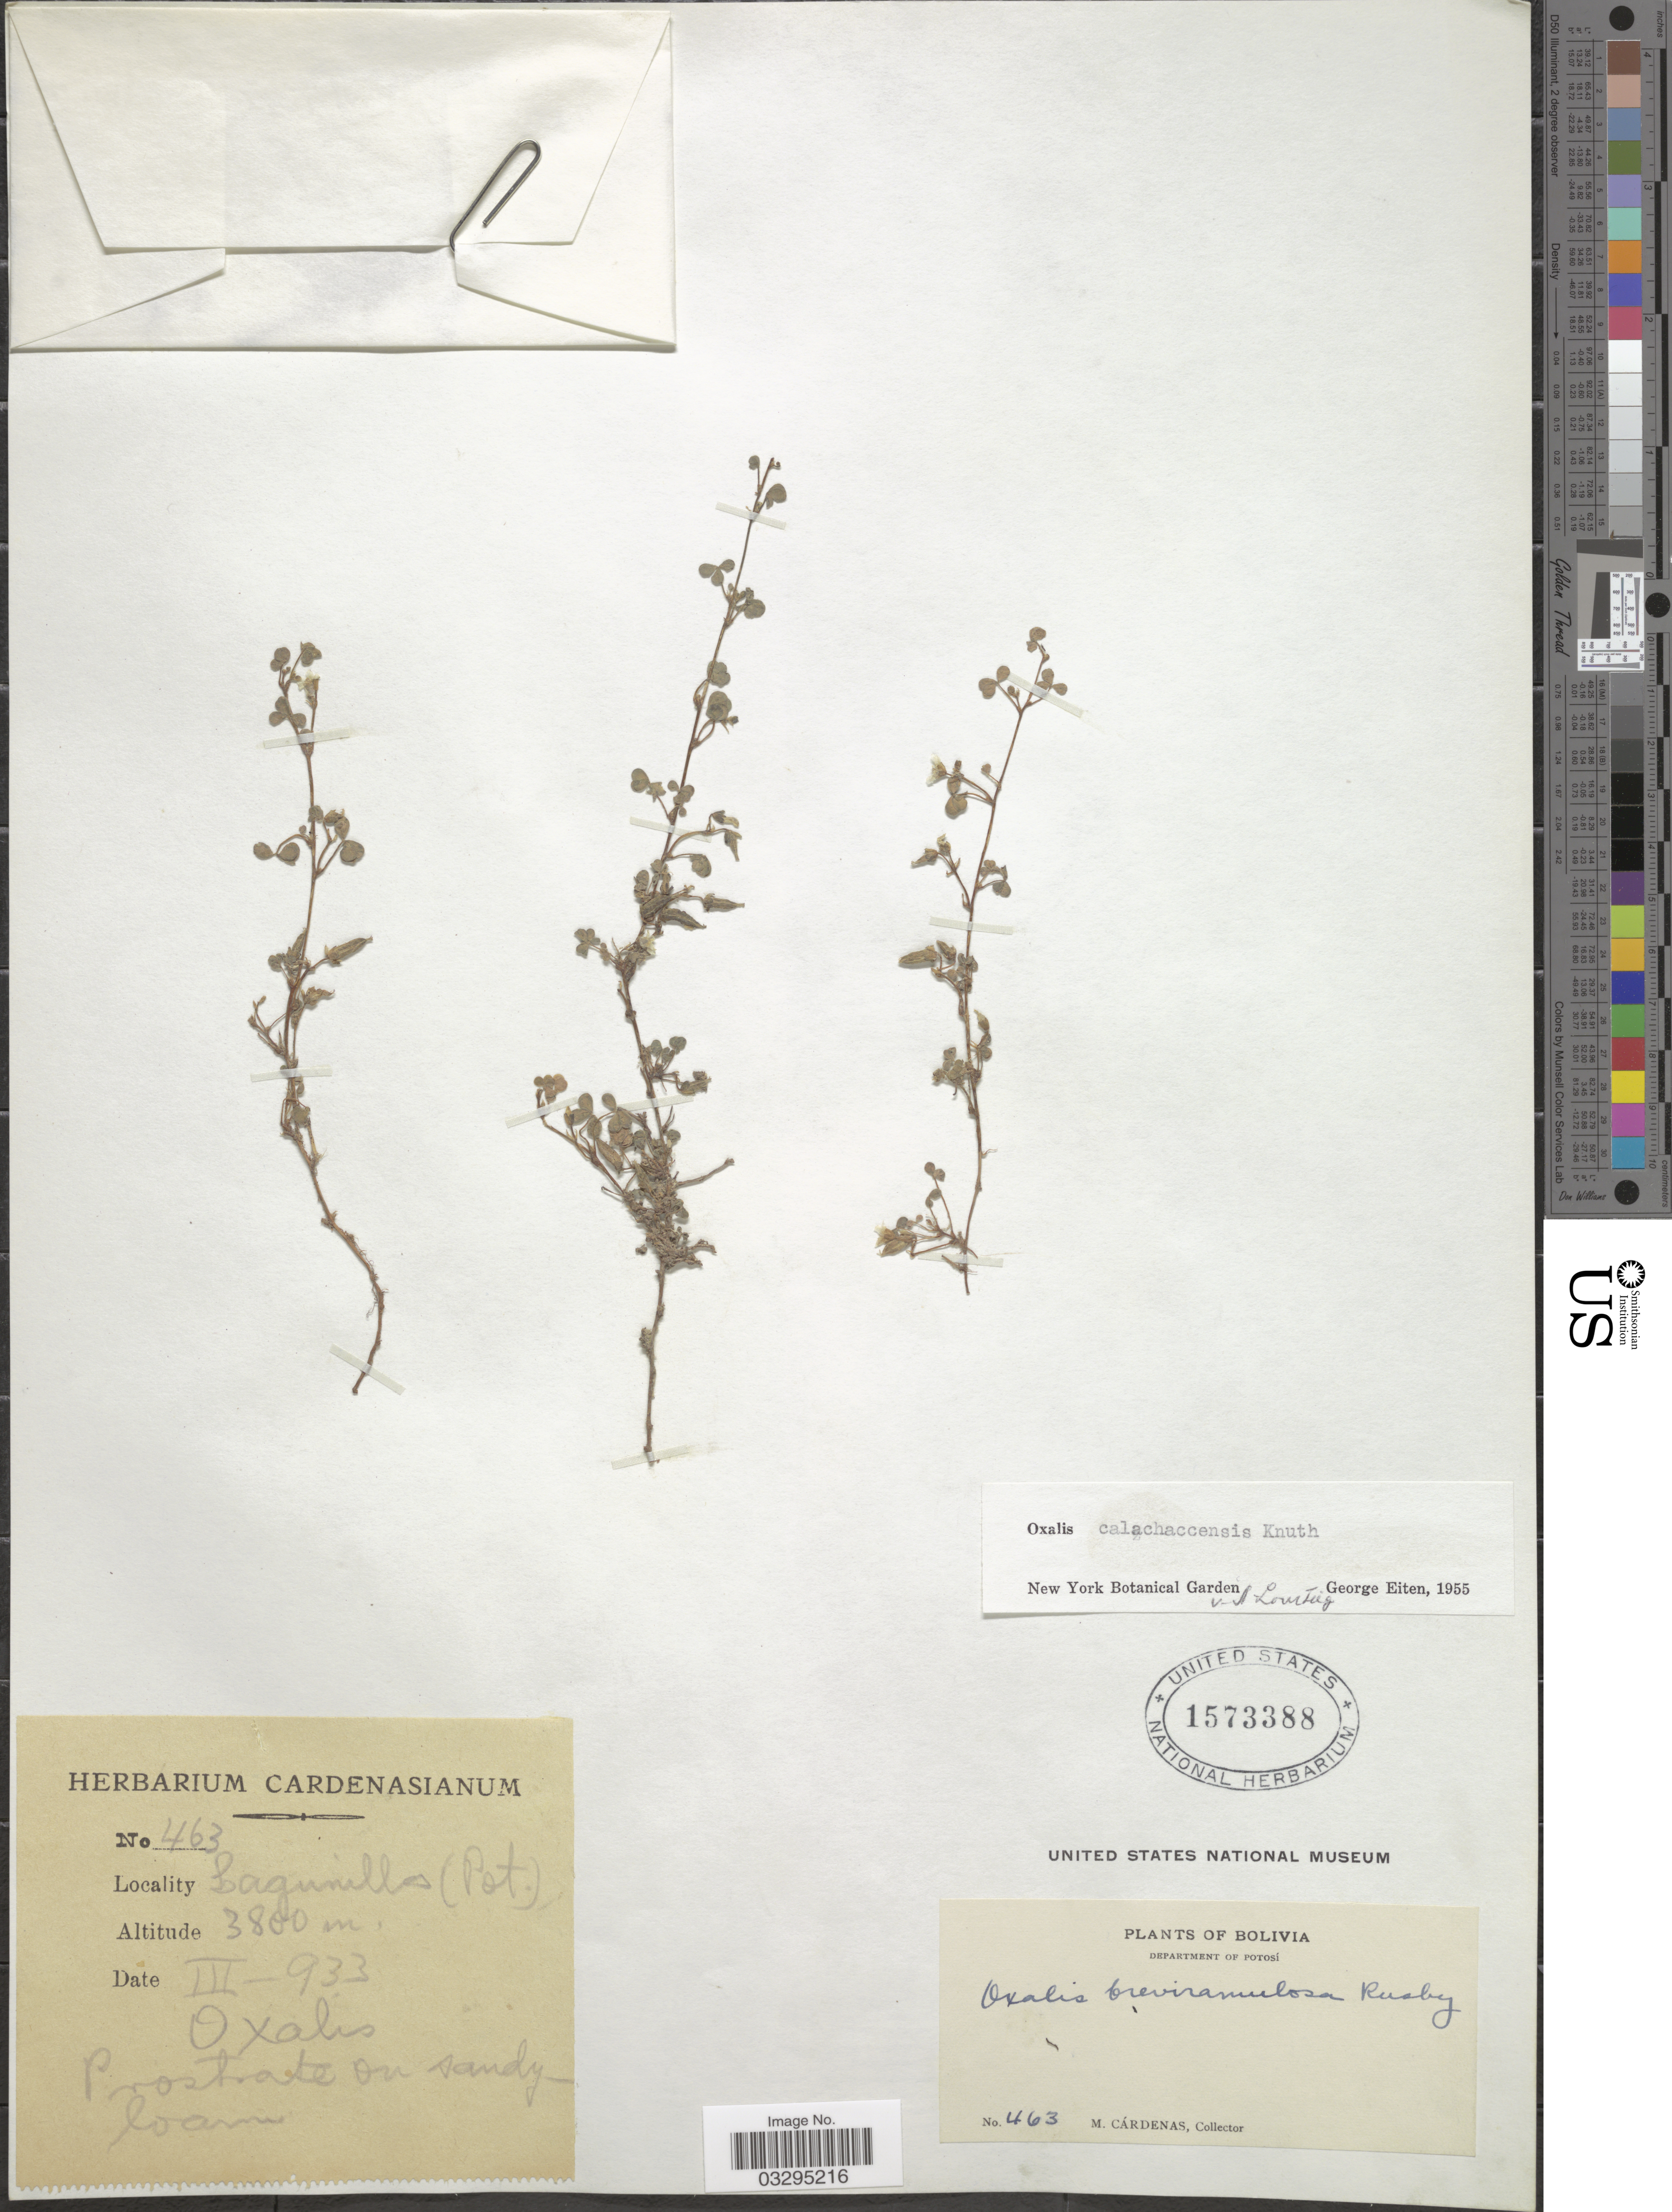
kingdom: Plantae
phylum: Tracheophyta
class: Magnoliopsida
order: Oxalidales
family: Oxalidaceae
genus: Oxalis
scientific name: Oxalis calachaccensis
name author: R. Knuth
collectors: M. Cárdenas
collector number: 463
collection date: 1933-03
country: Bolivia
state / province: Potosi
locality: Department of Potosí. Lagunillas (Pot.).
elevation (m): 3800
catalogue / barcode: US 1573388